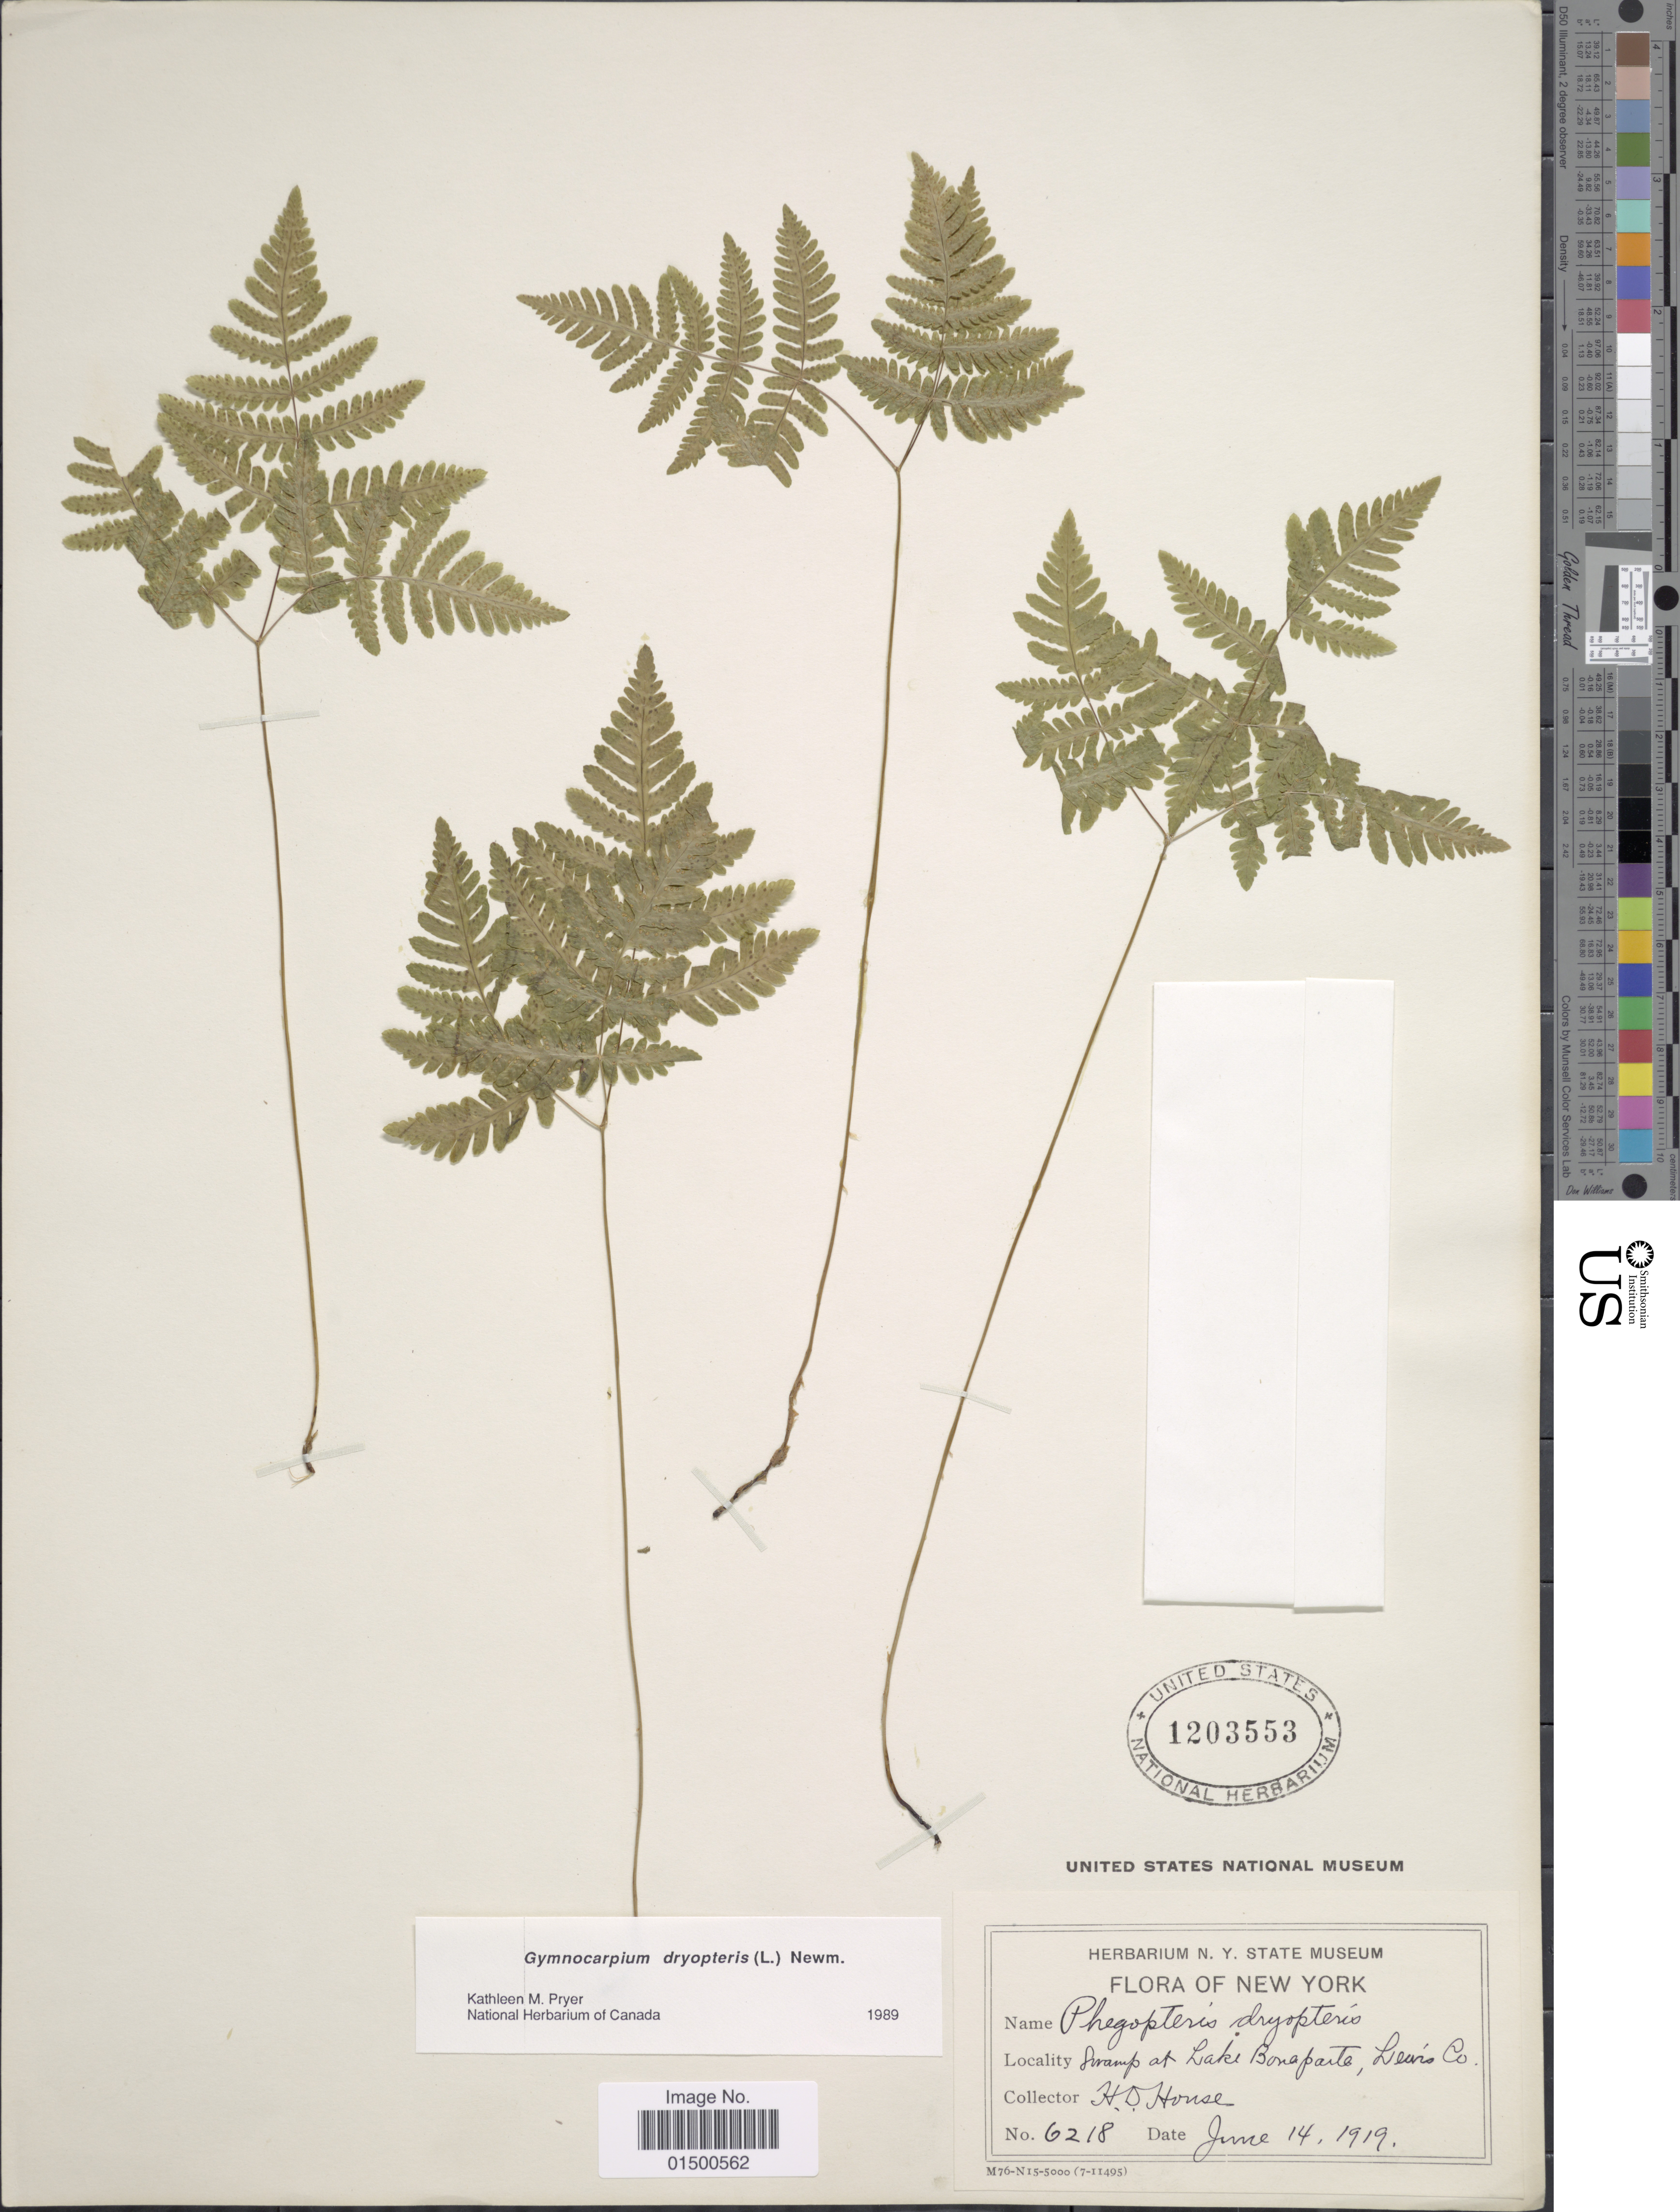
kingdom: Plantae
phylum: Tracheophyta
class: Polypodiopsida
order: Polypodiales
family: Cystopteridaceae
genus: Gymnocarpium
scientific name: Gymnocarpium dryopteris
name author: (L.) Newman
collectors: H. D. House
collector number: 6218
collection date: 1919-06-14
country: United States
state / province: New York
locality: Swamp at Lake Bonaparte, Lewis Co.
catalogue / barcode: US 1203553